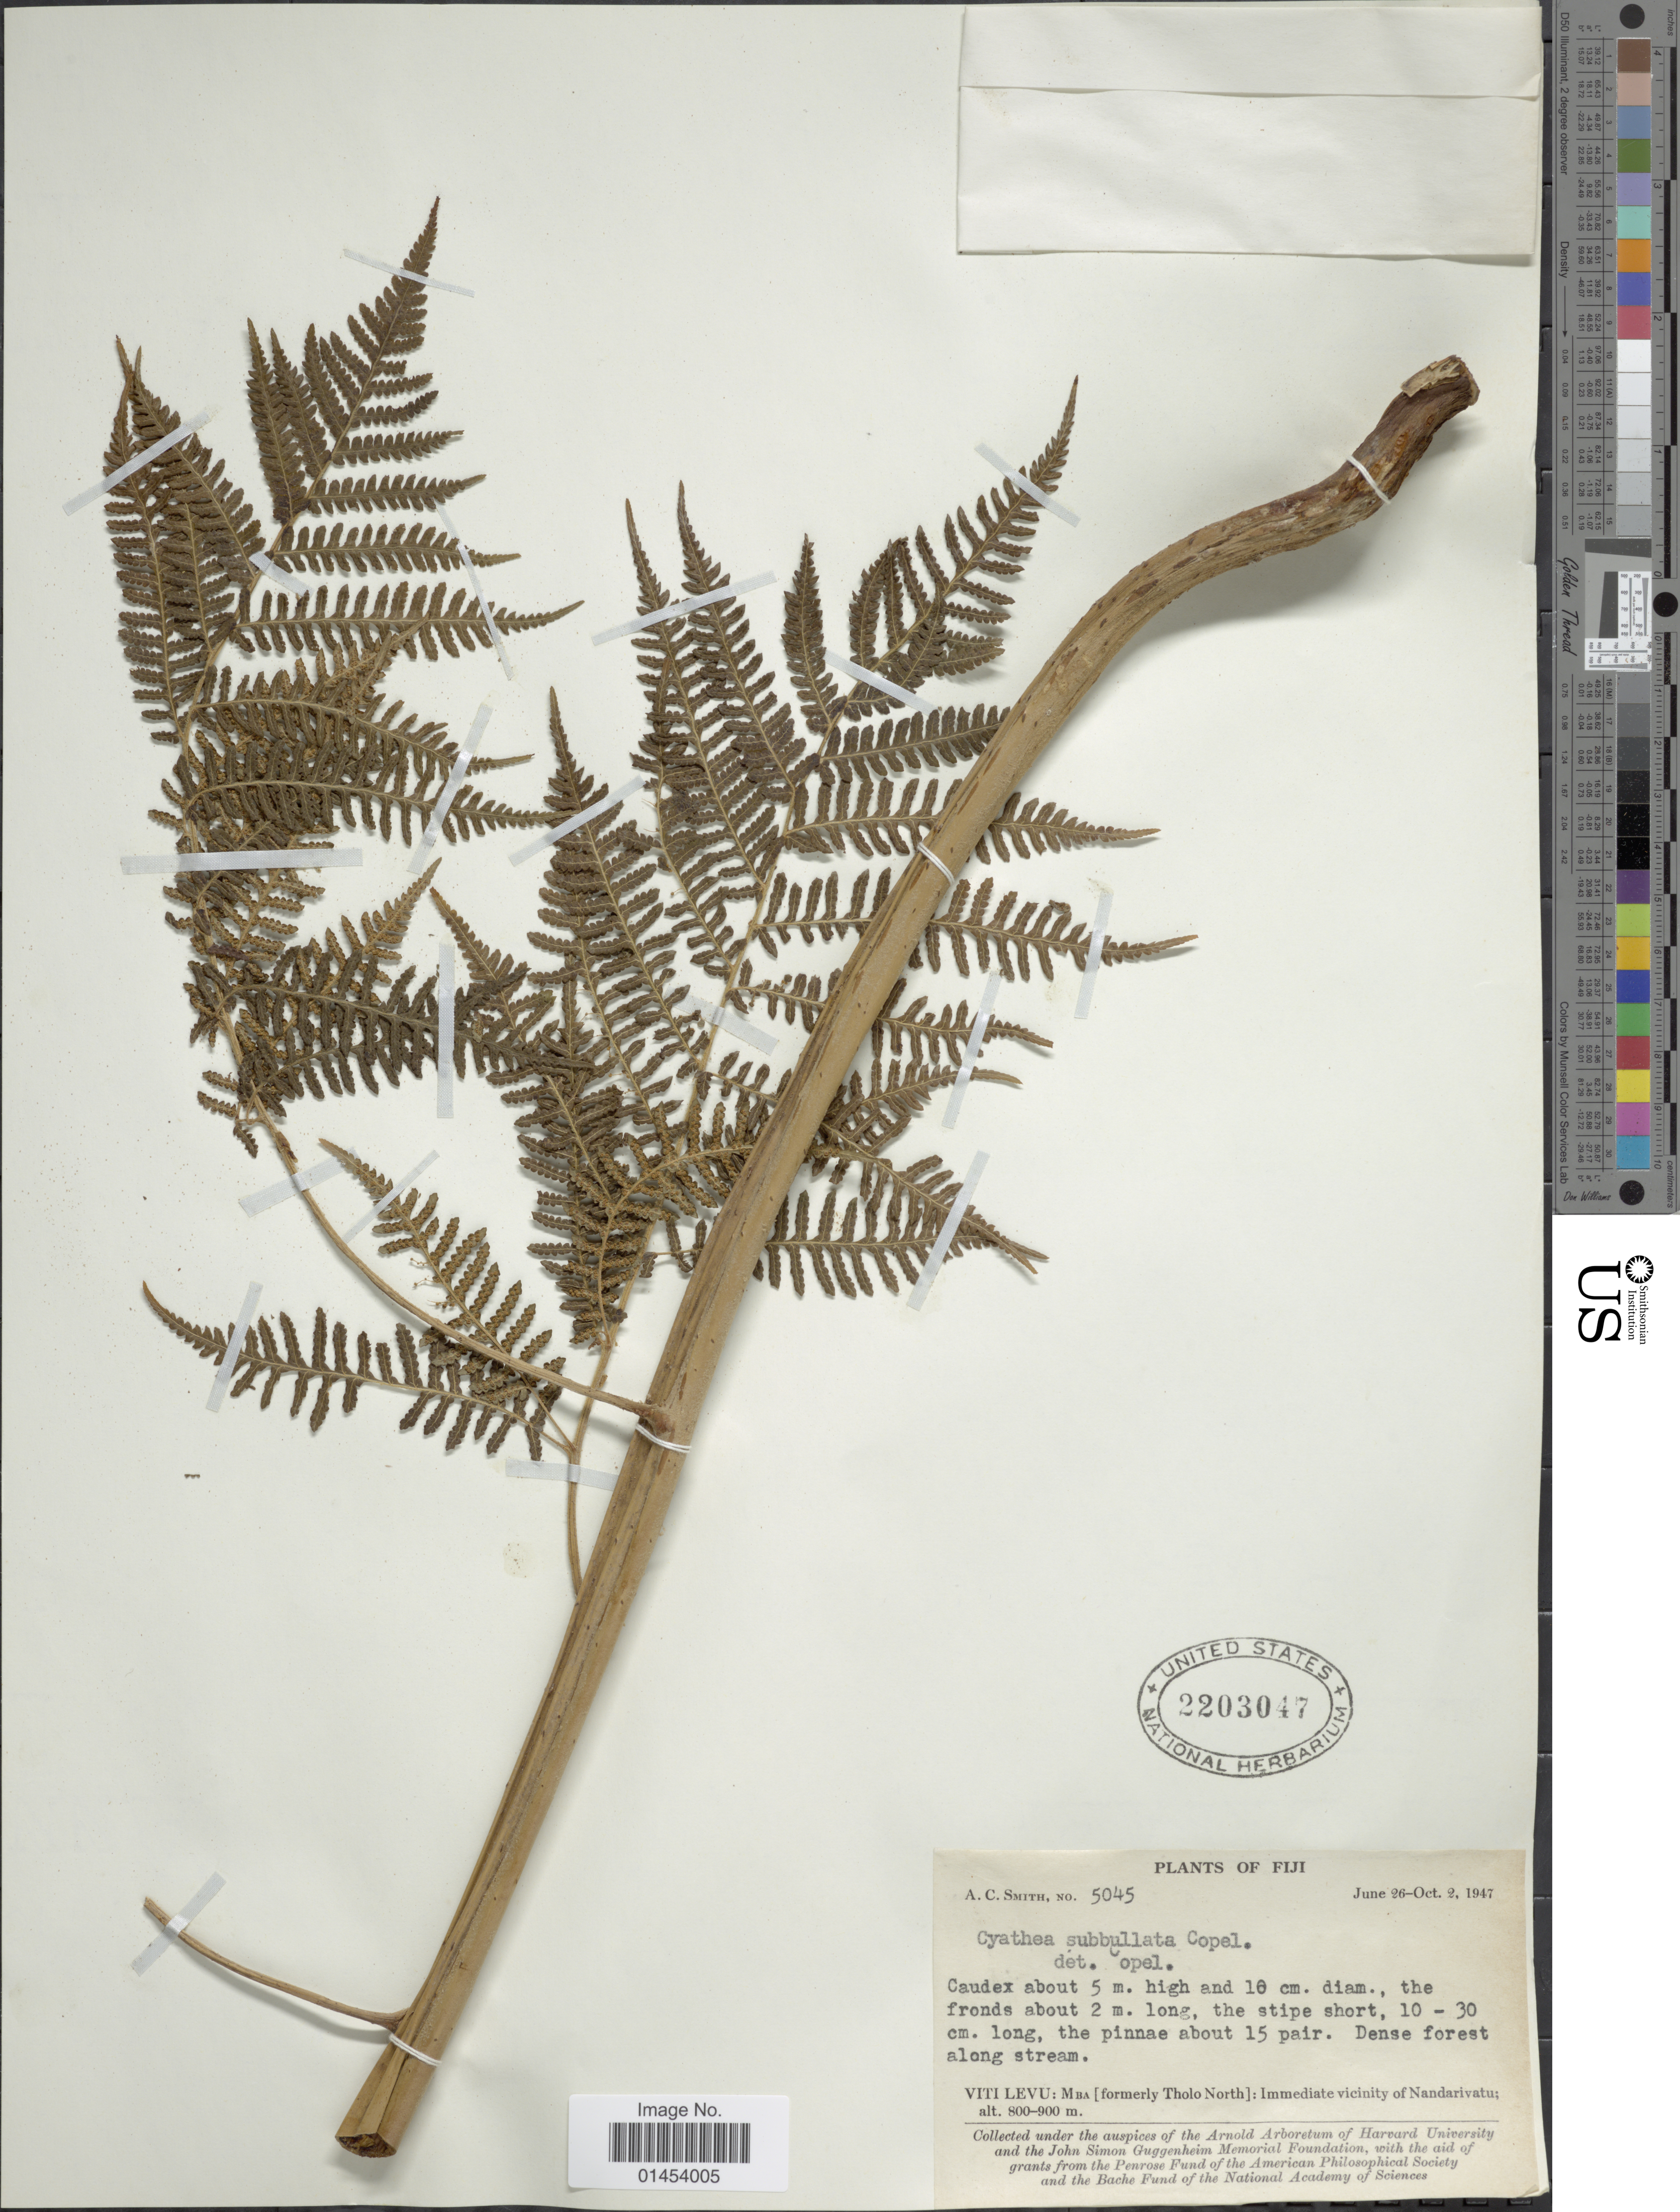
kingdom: Plantae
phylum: Tracheophyta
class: Polypodiopsida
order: Cyatheales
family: Cyatheaceae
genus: Cyathea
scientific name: Cyathea decurrens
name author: (Hook.) Copel.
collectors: A. C. Smith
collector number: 5045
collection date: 1947-06-26/1947-10-02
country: Fiji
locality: Viti Levu: Mba [formerly Tholo North]: Immediate vicinity of Nandarivatu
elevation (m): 800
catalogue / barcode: US 2203047